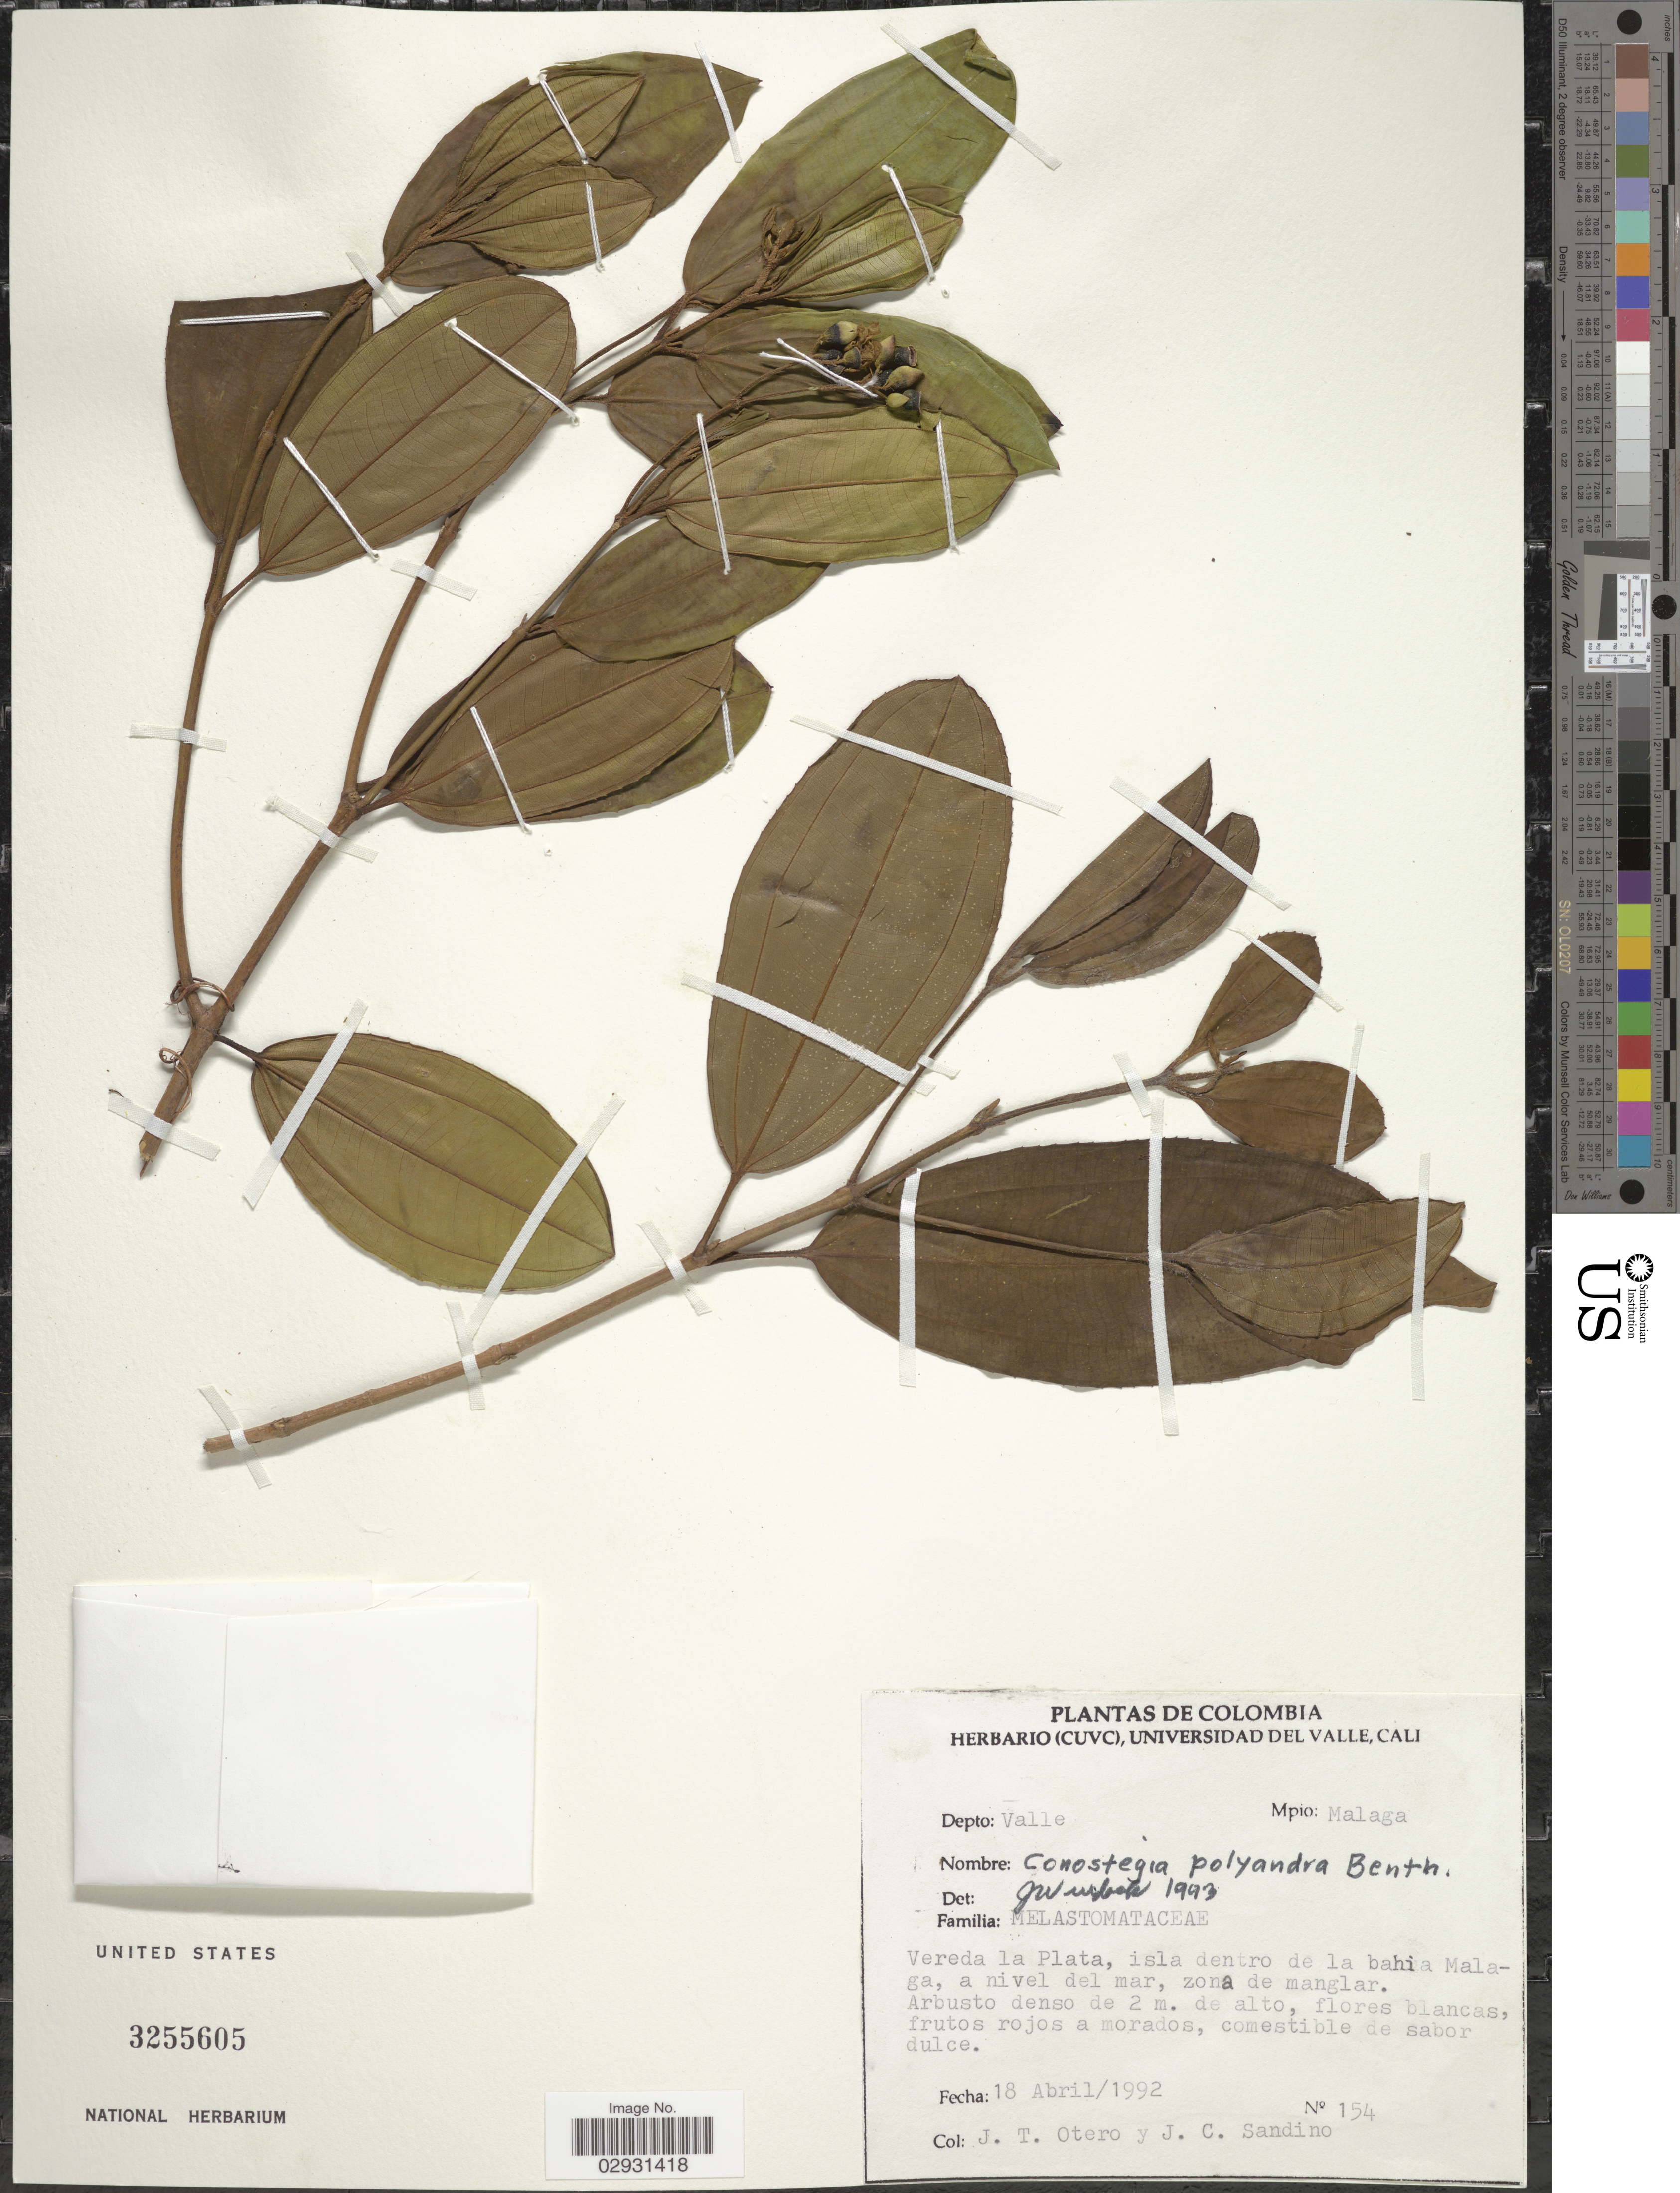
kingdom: Plantae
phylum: Tracheophyta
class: Magnoliopsida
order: Myrtales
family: Melastomataceae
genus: Conostegia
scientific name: Conostegia polyandra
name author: Benth.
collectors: J. Otero & J. Sandino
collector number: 154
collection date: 1992-04-18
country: Colombia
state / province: Valle del Cauca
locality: Depto: Valle. Mpio: Malaga. Vereda la Plata, isla dentro de la bahia Malaga, a nivel del mar, zona de manglar.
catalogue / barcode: US 3255605